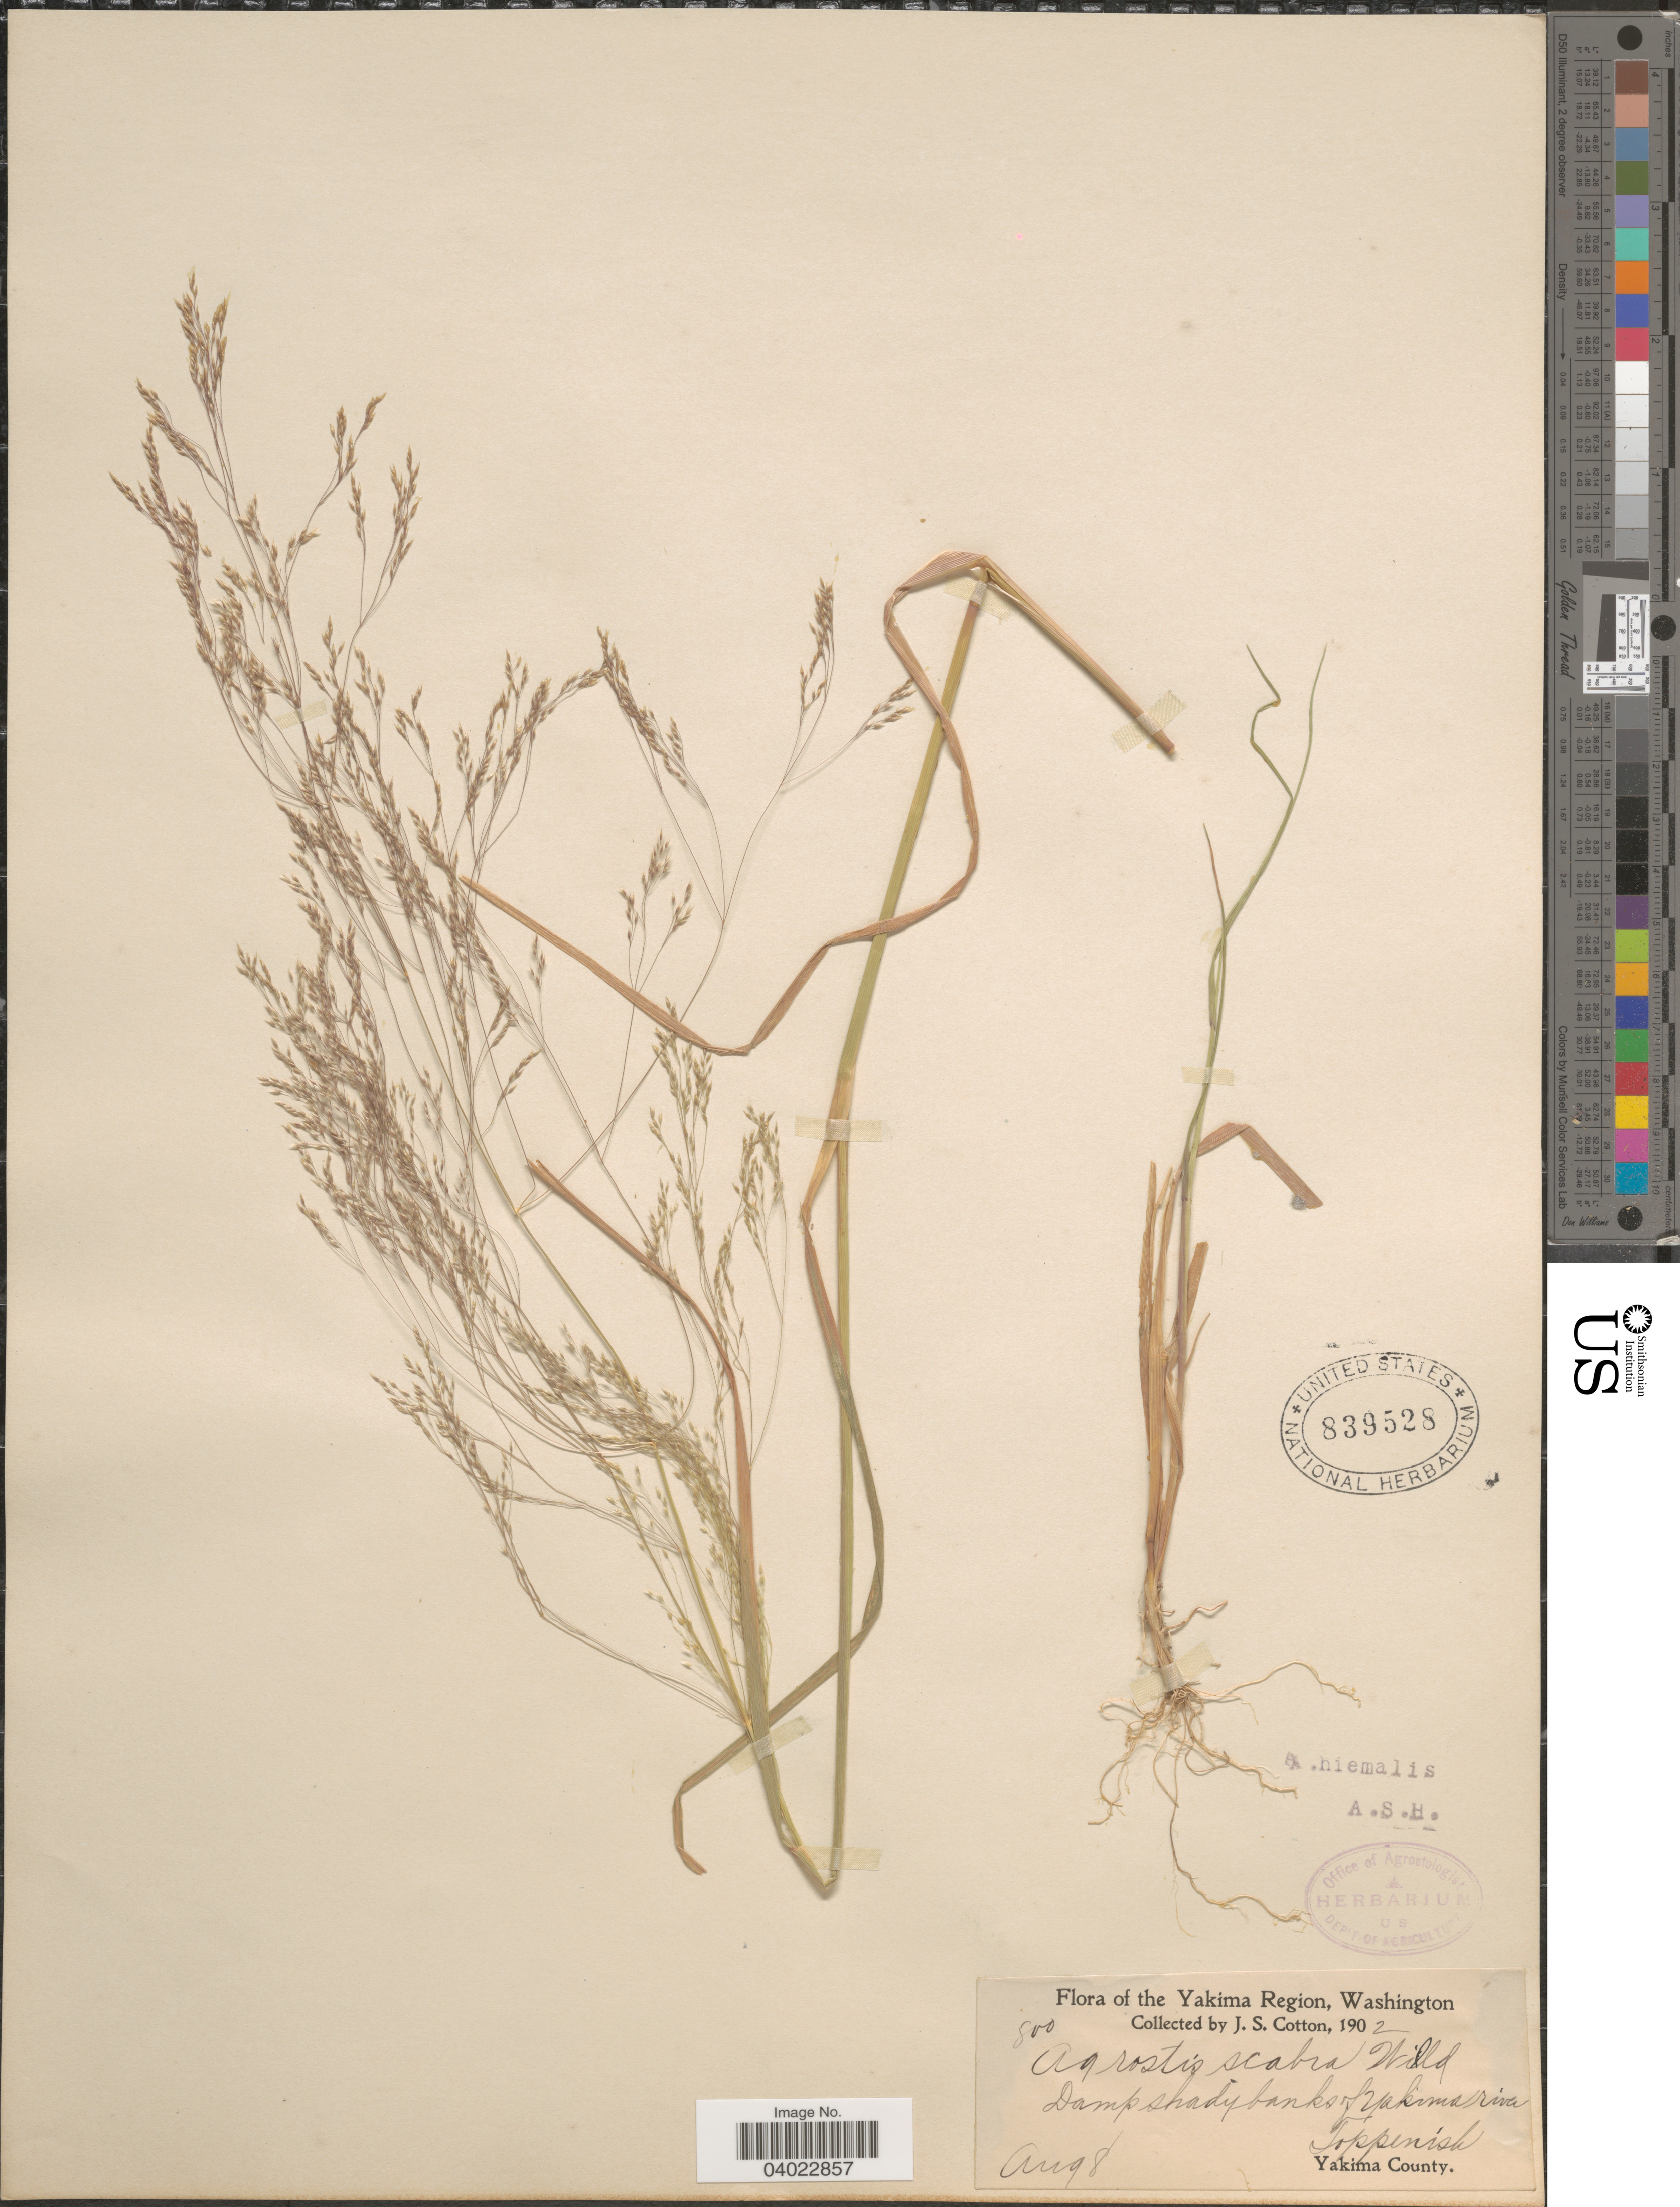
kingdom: Plantae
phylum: Tracheophyta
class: Liliopsida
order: Poales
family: Poaceae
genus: Agrostis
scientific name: Agrostis scabra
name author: Willd.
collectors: J. S. Cotton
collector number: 800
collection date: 1902-08-08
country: United States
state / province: Washington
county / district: Yakima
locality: The Yakima Region. Banks of Yakima river. Toppenish. Yakima County.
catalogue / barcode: US 839528